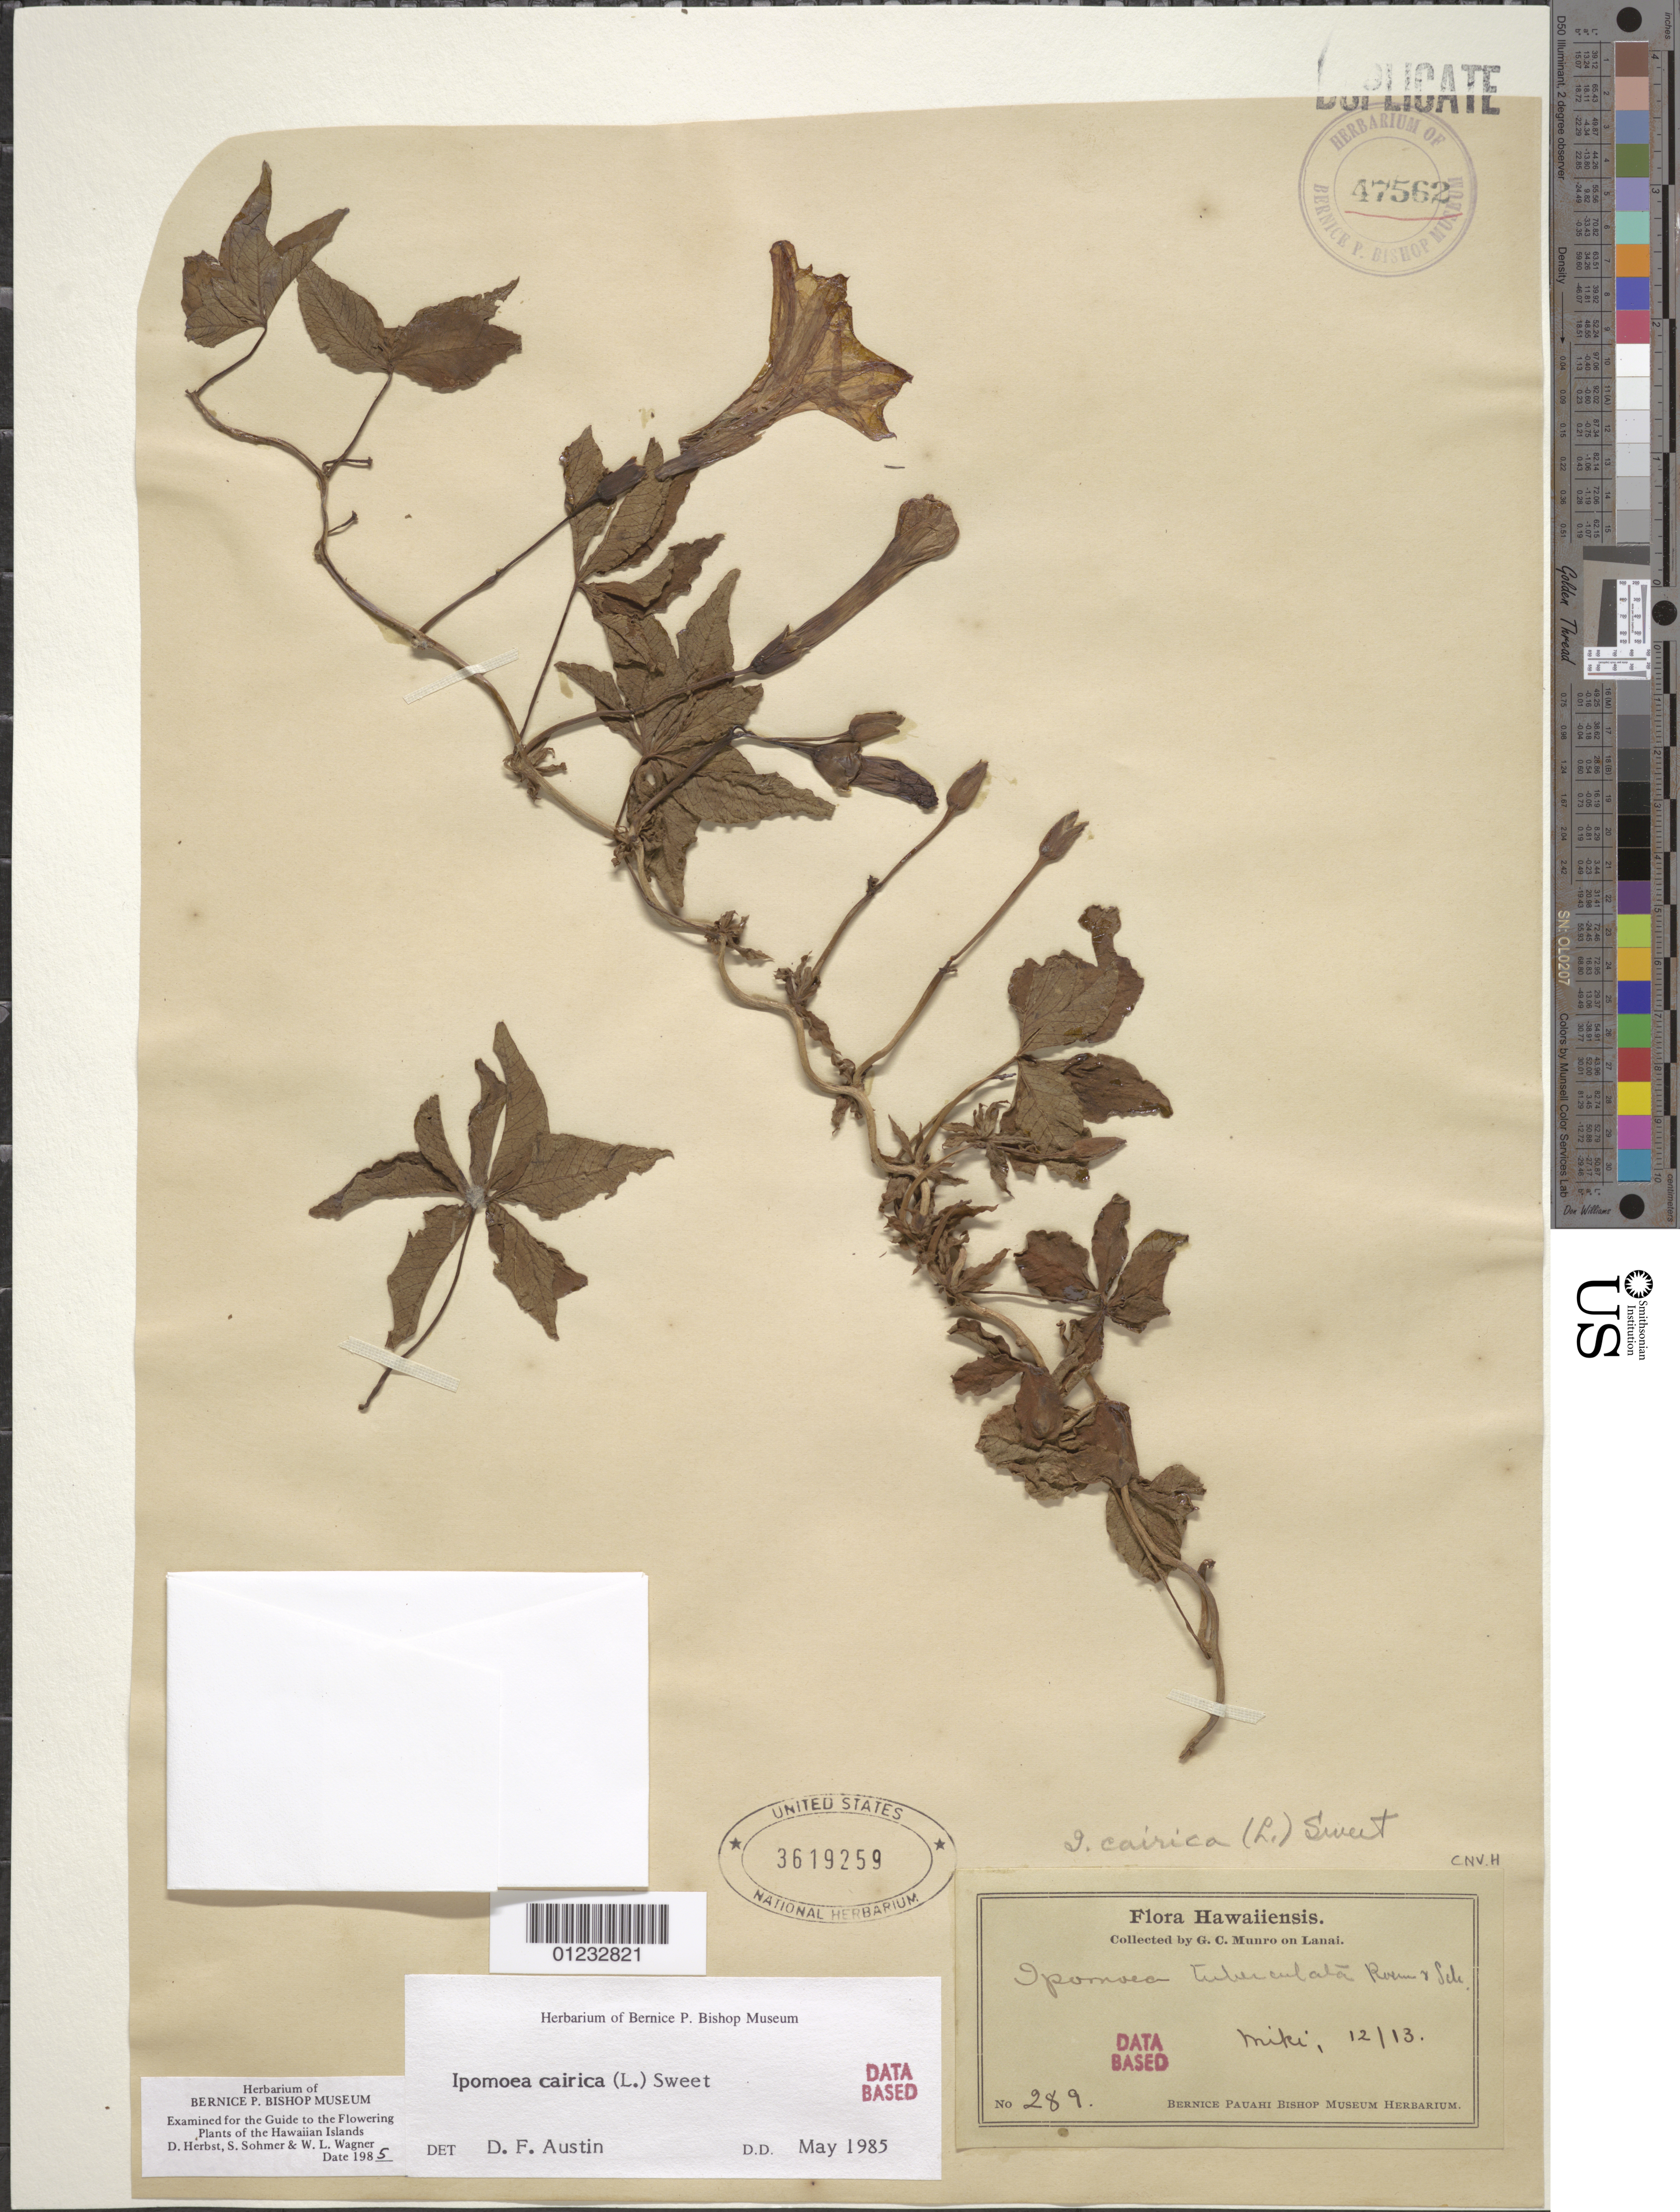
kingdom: Plantae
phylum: Tracheophyta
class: Magnoliopsida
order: Solanales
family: Convolvulaceae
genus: Ipomoea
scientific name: Ipomoea cairica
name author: (L.) Sweet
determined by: Austin, D. F.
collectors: G. C. Munro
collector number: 289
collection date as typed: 12/13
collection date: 1913-12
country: United States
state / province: Hawaii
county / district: Maui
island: Lana'i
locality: Miki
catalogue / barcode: US 3619259